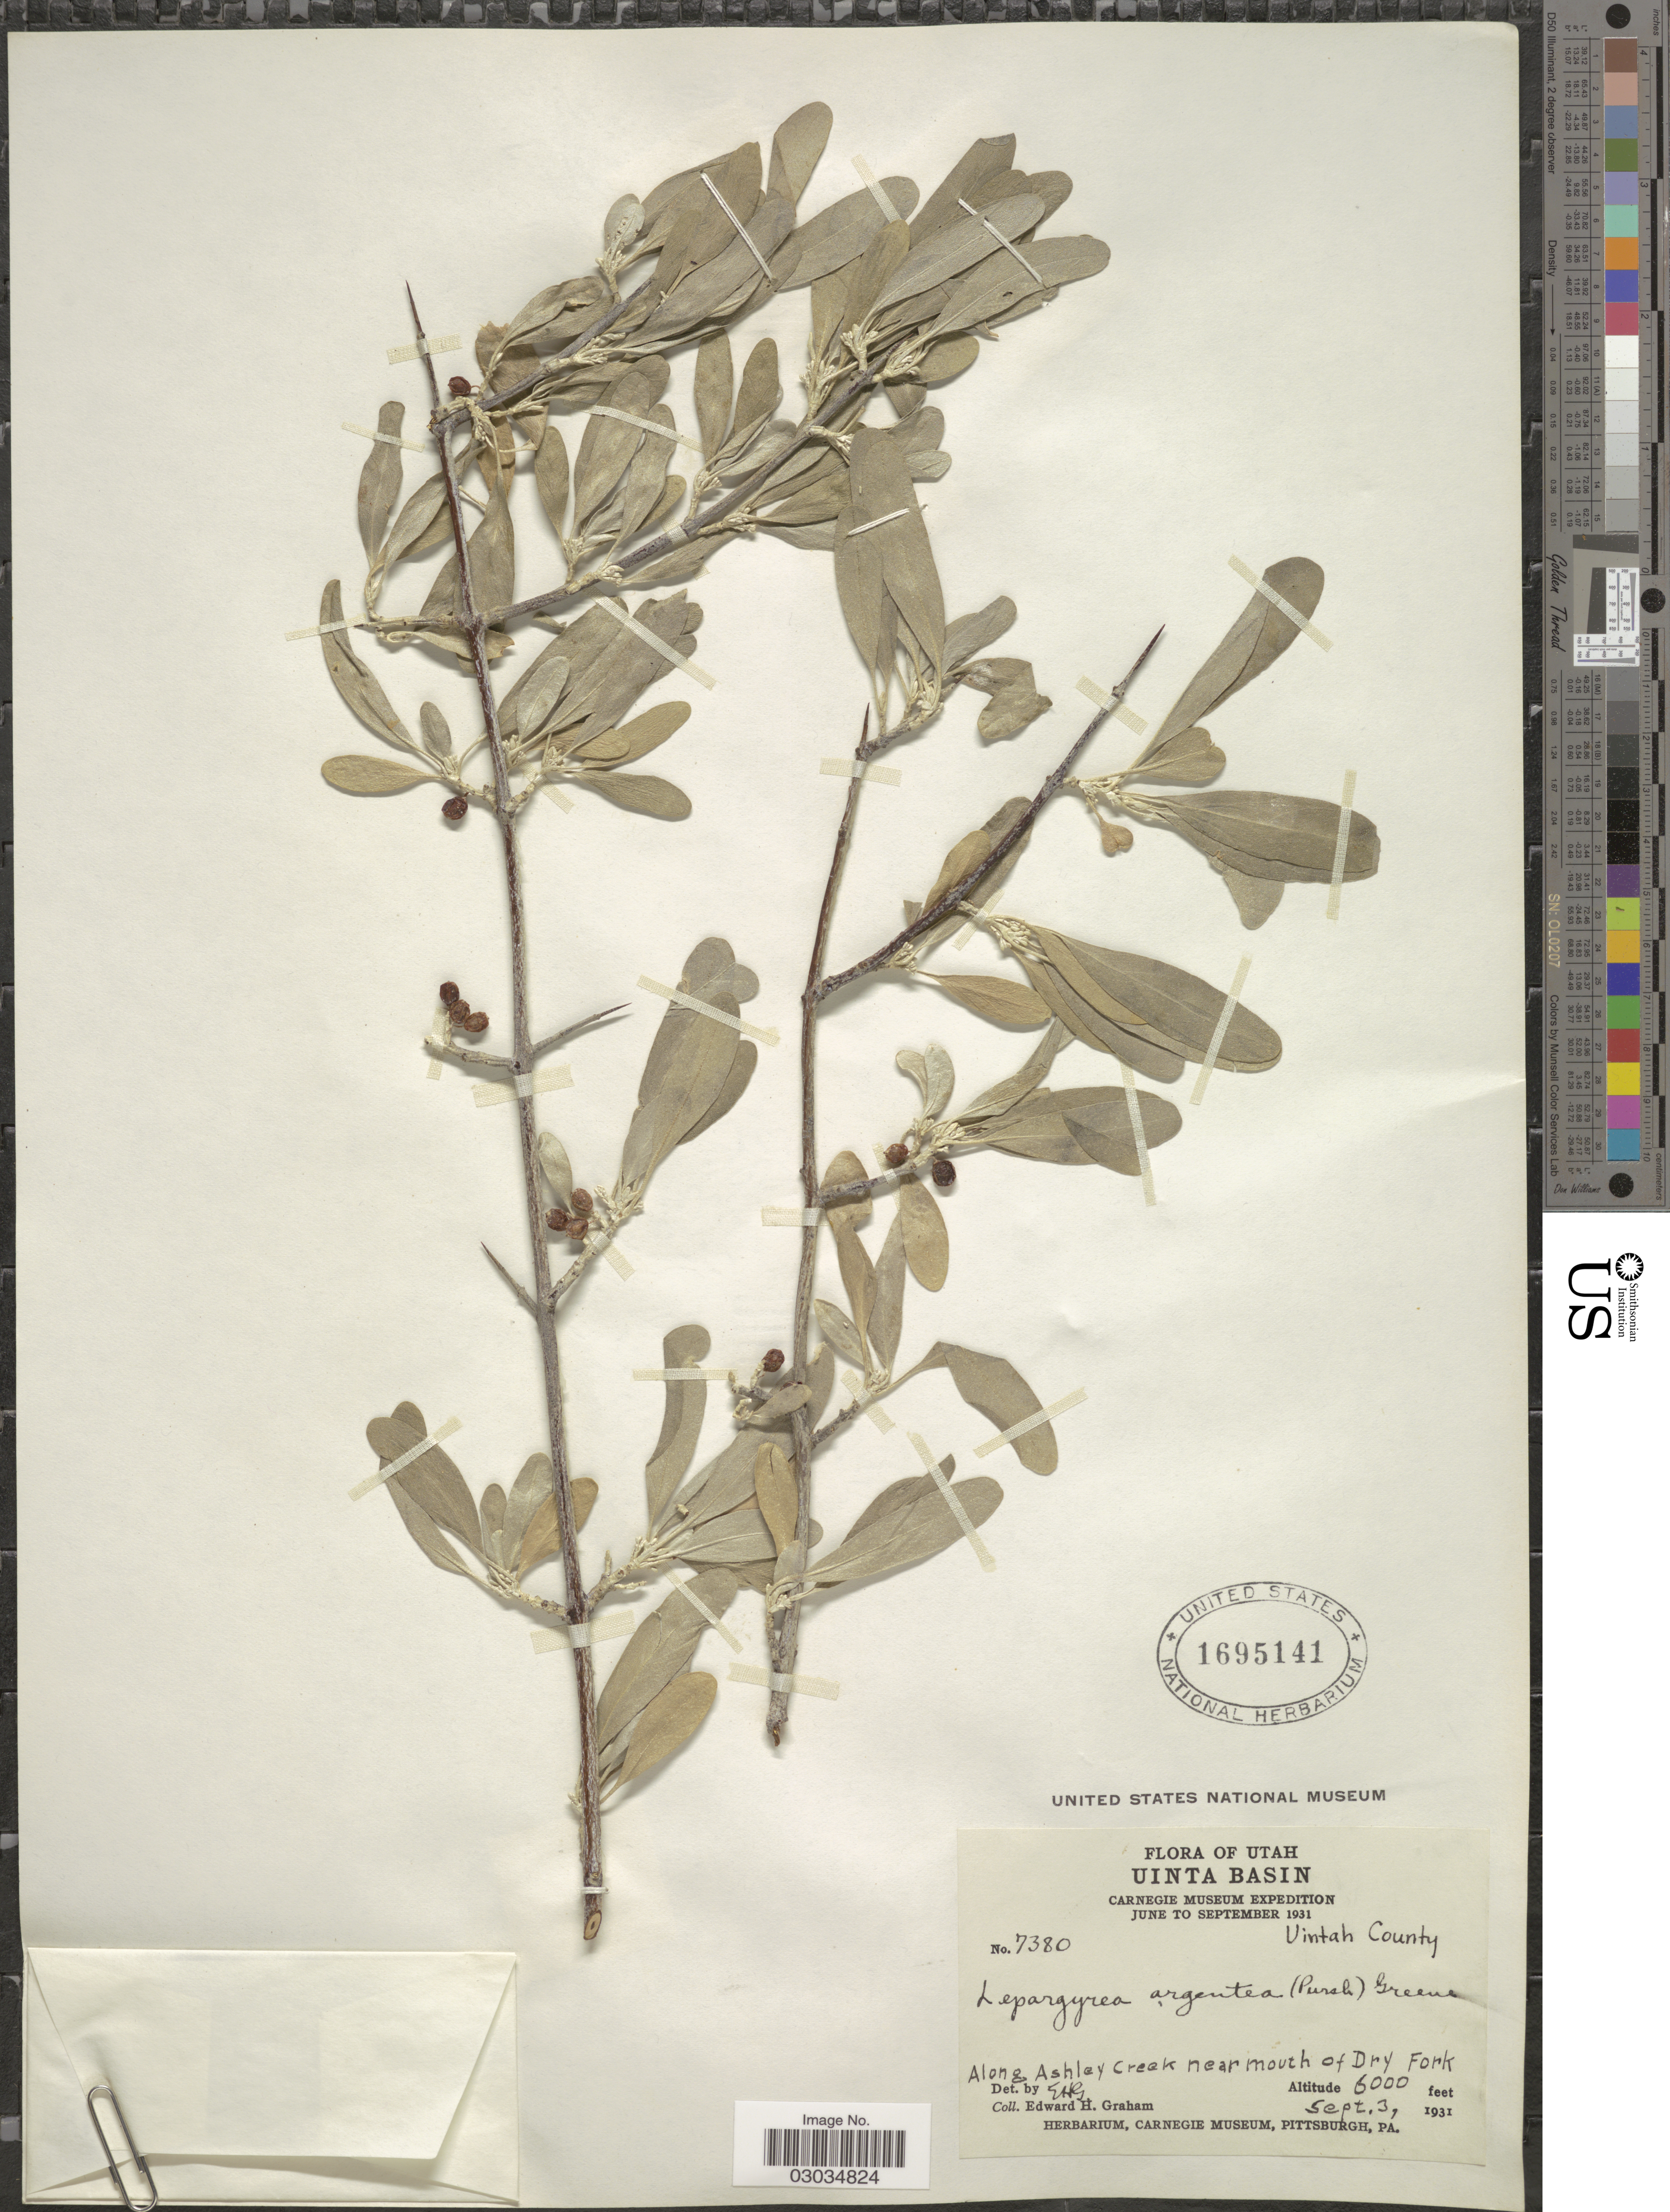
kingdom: Plantae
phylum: Tracheophyta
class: Magnoliopsida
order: Rosales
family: Elaeagnaceae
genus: Shepherdia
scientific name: Shepherdia argentea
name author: (Pursh) Nutt.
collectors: E. H. Graham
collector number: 7380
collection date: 1931-09-03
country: United States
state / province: Utah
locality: Uinta Basin, Uintah Countuy, Along Ashley Creek near mouth of Dry Fork.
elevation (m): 1829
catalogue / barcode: US 1695141